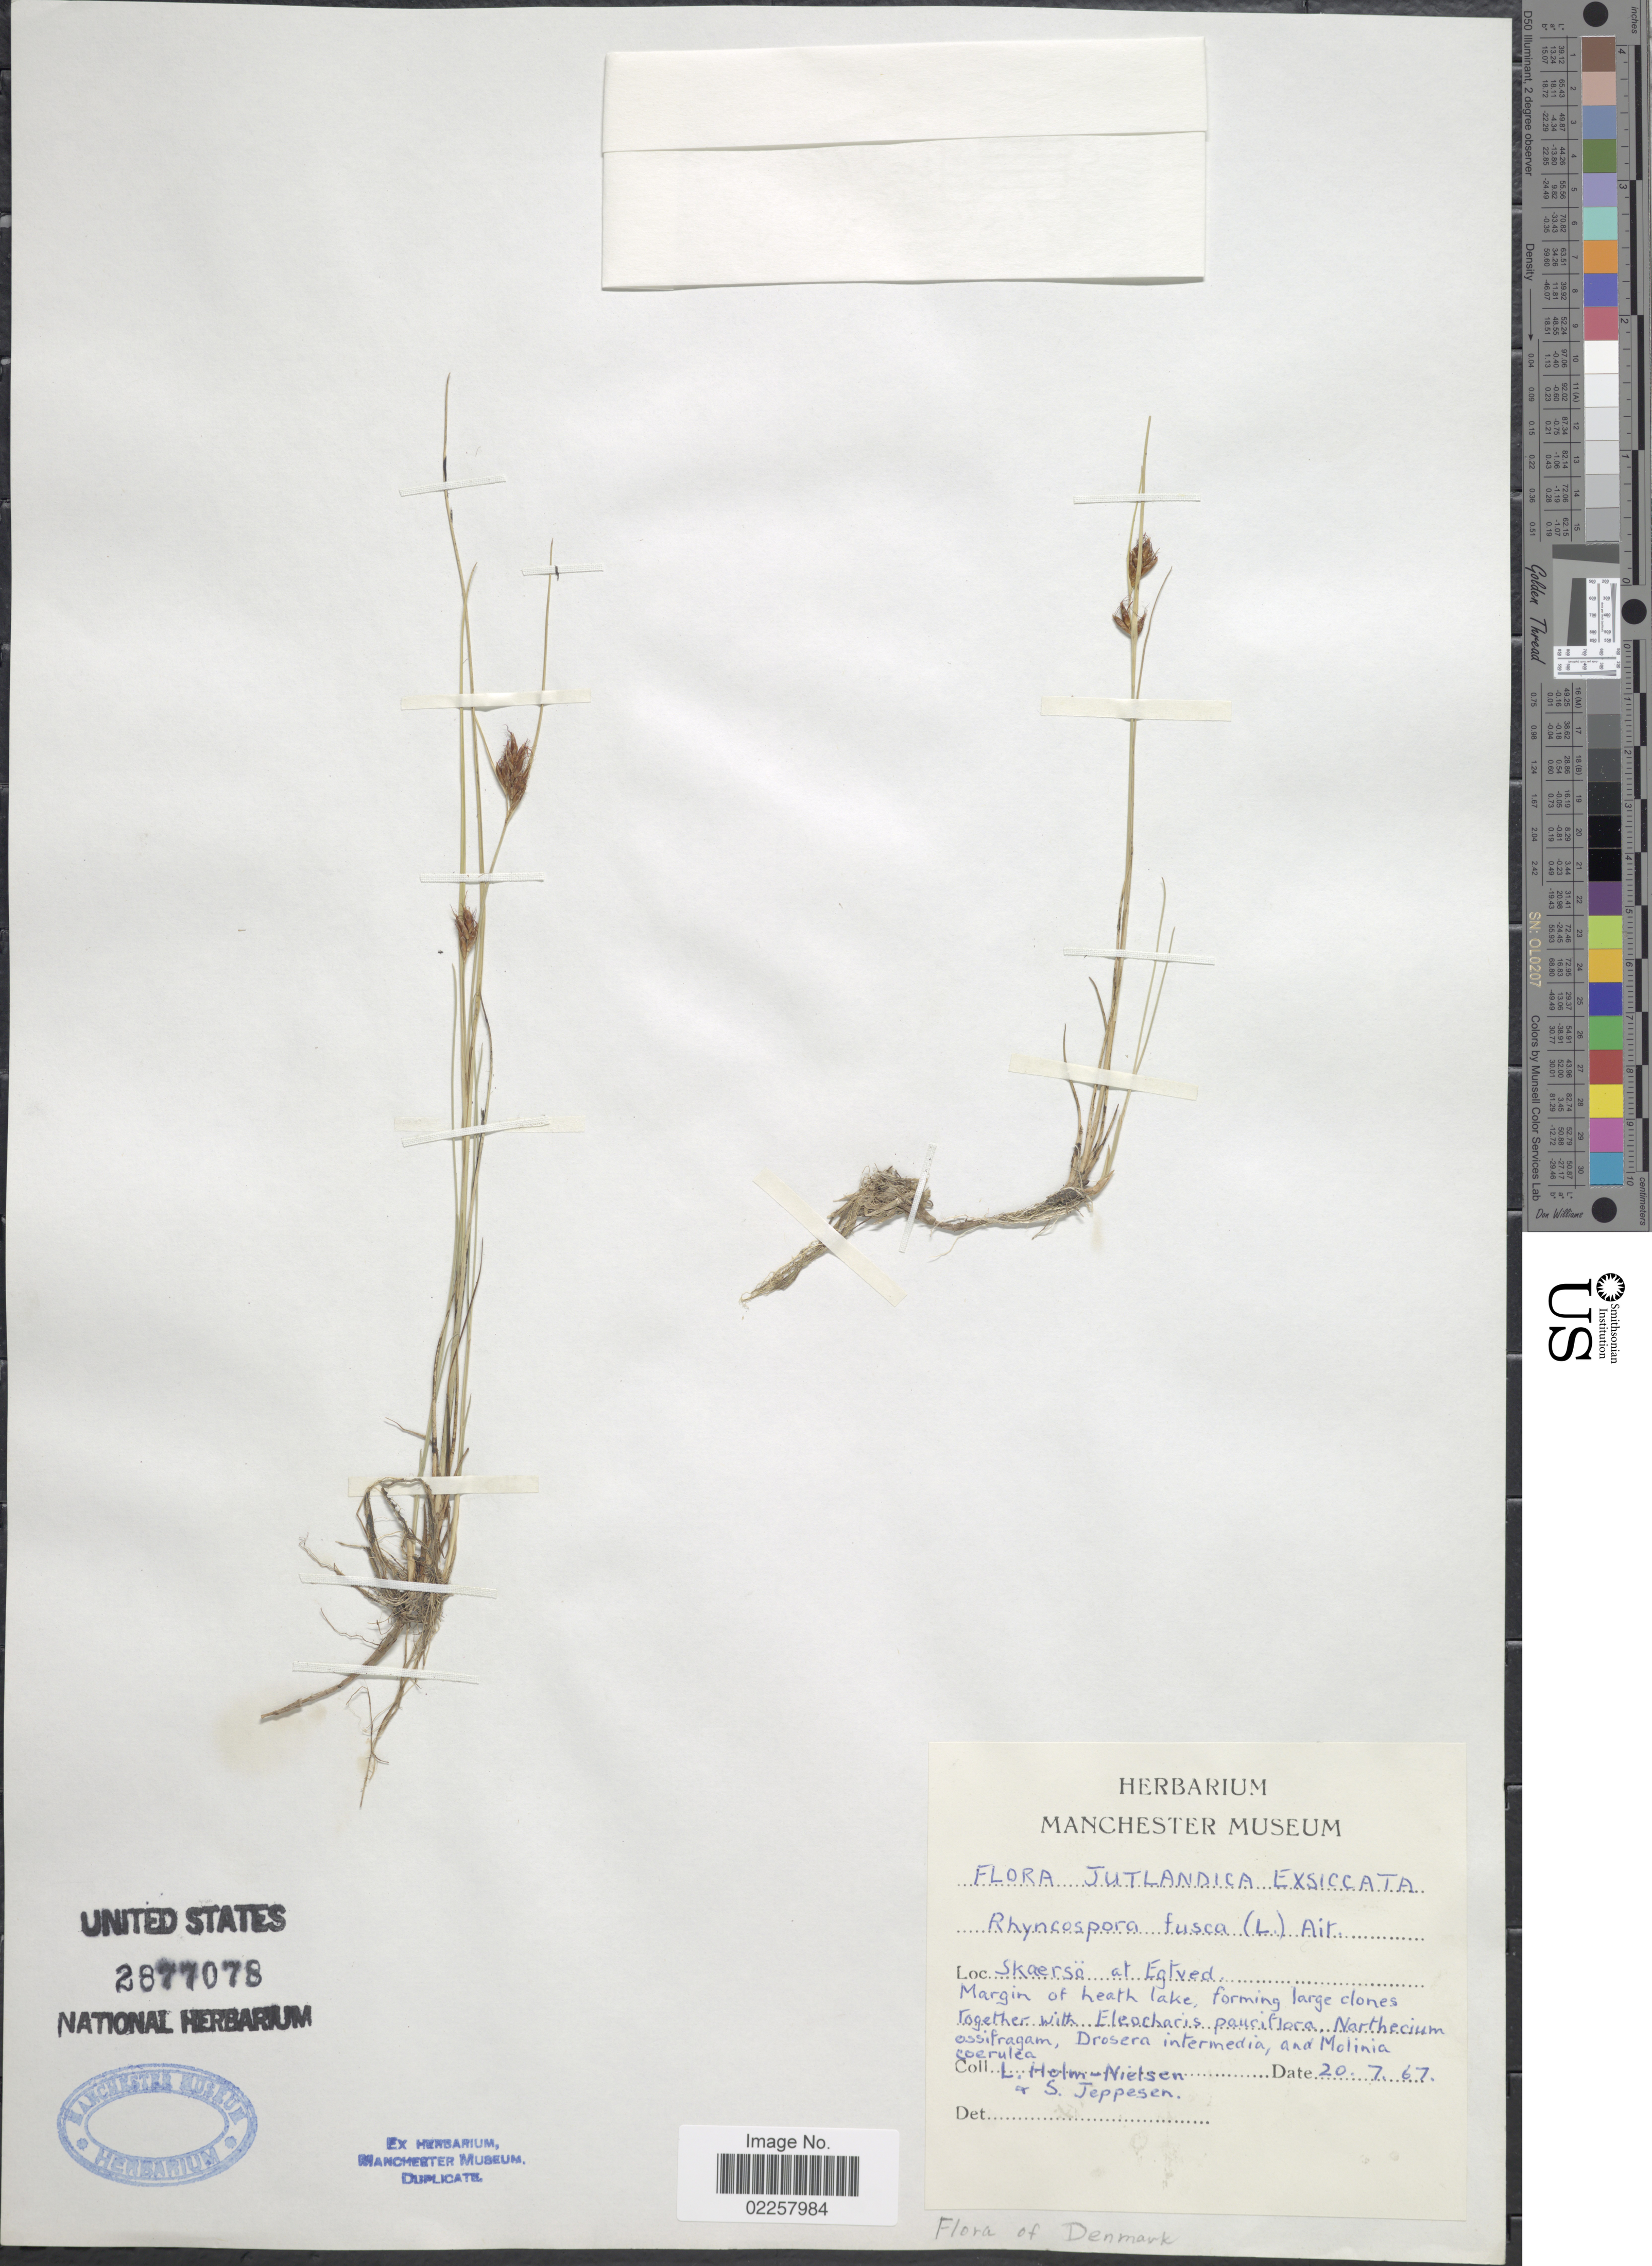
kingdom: Plantae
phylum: Tracheophyta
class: Liliopsida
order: Poales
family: Cyperaceae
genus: Rhynchospora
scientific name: Rhynchospora fusca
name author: (L.) W.T. Aiton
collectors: L. Holm-Nielsen & S. Jeppesen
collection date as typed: Transcribed d/m/y: 20/7/67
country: Denmark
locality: Skaerse at Egtved, Margin of Heath Lake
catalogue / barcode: US 2877078